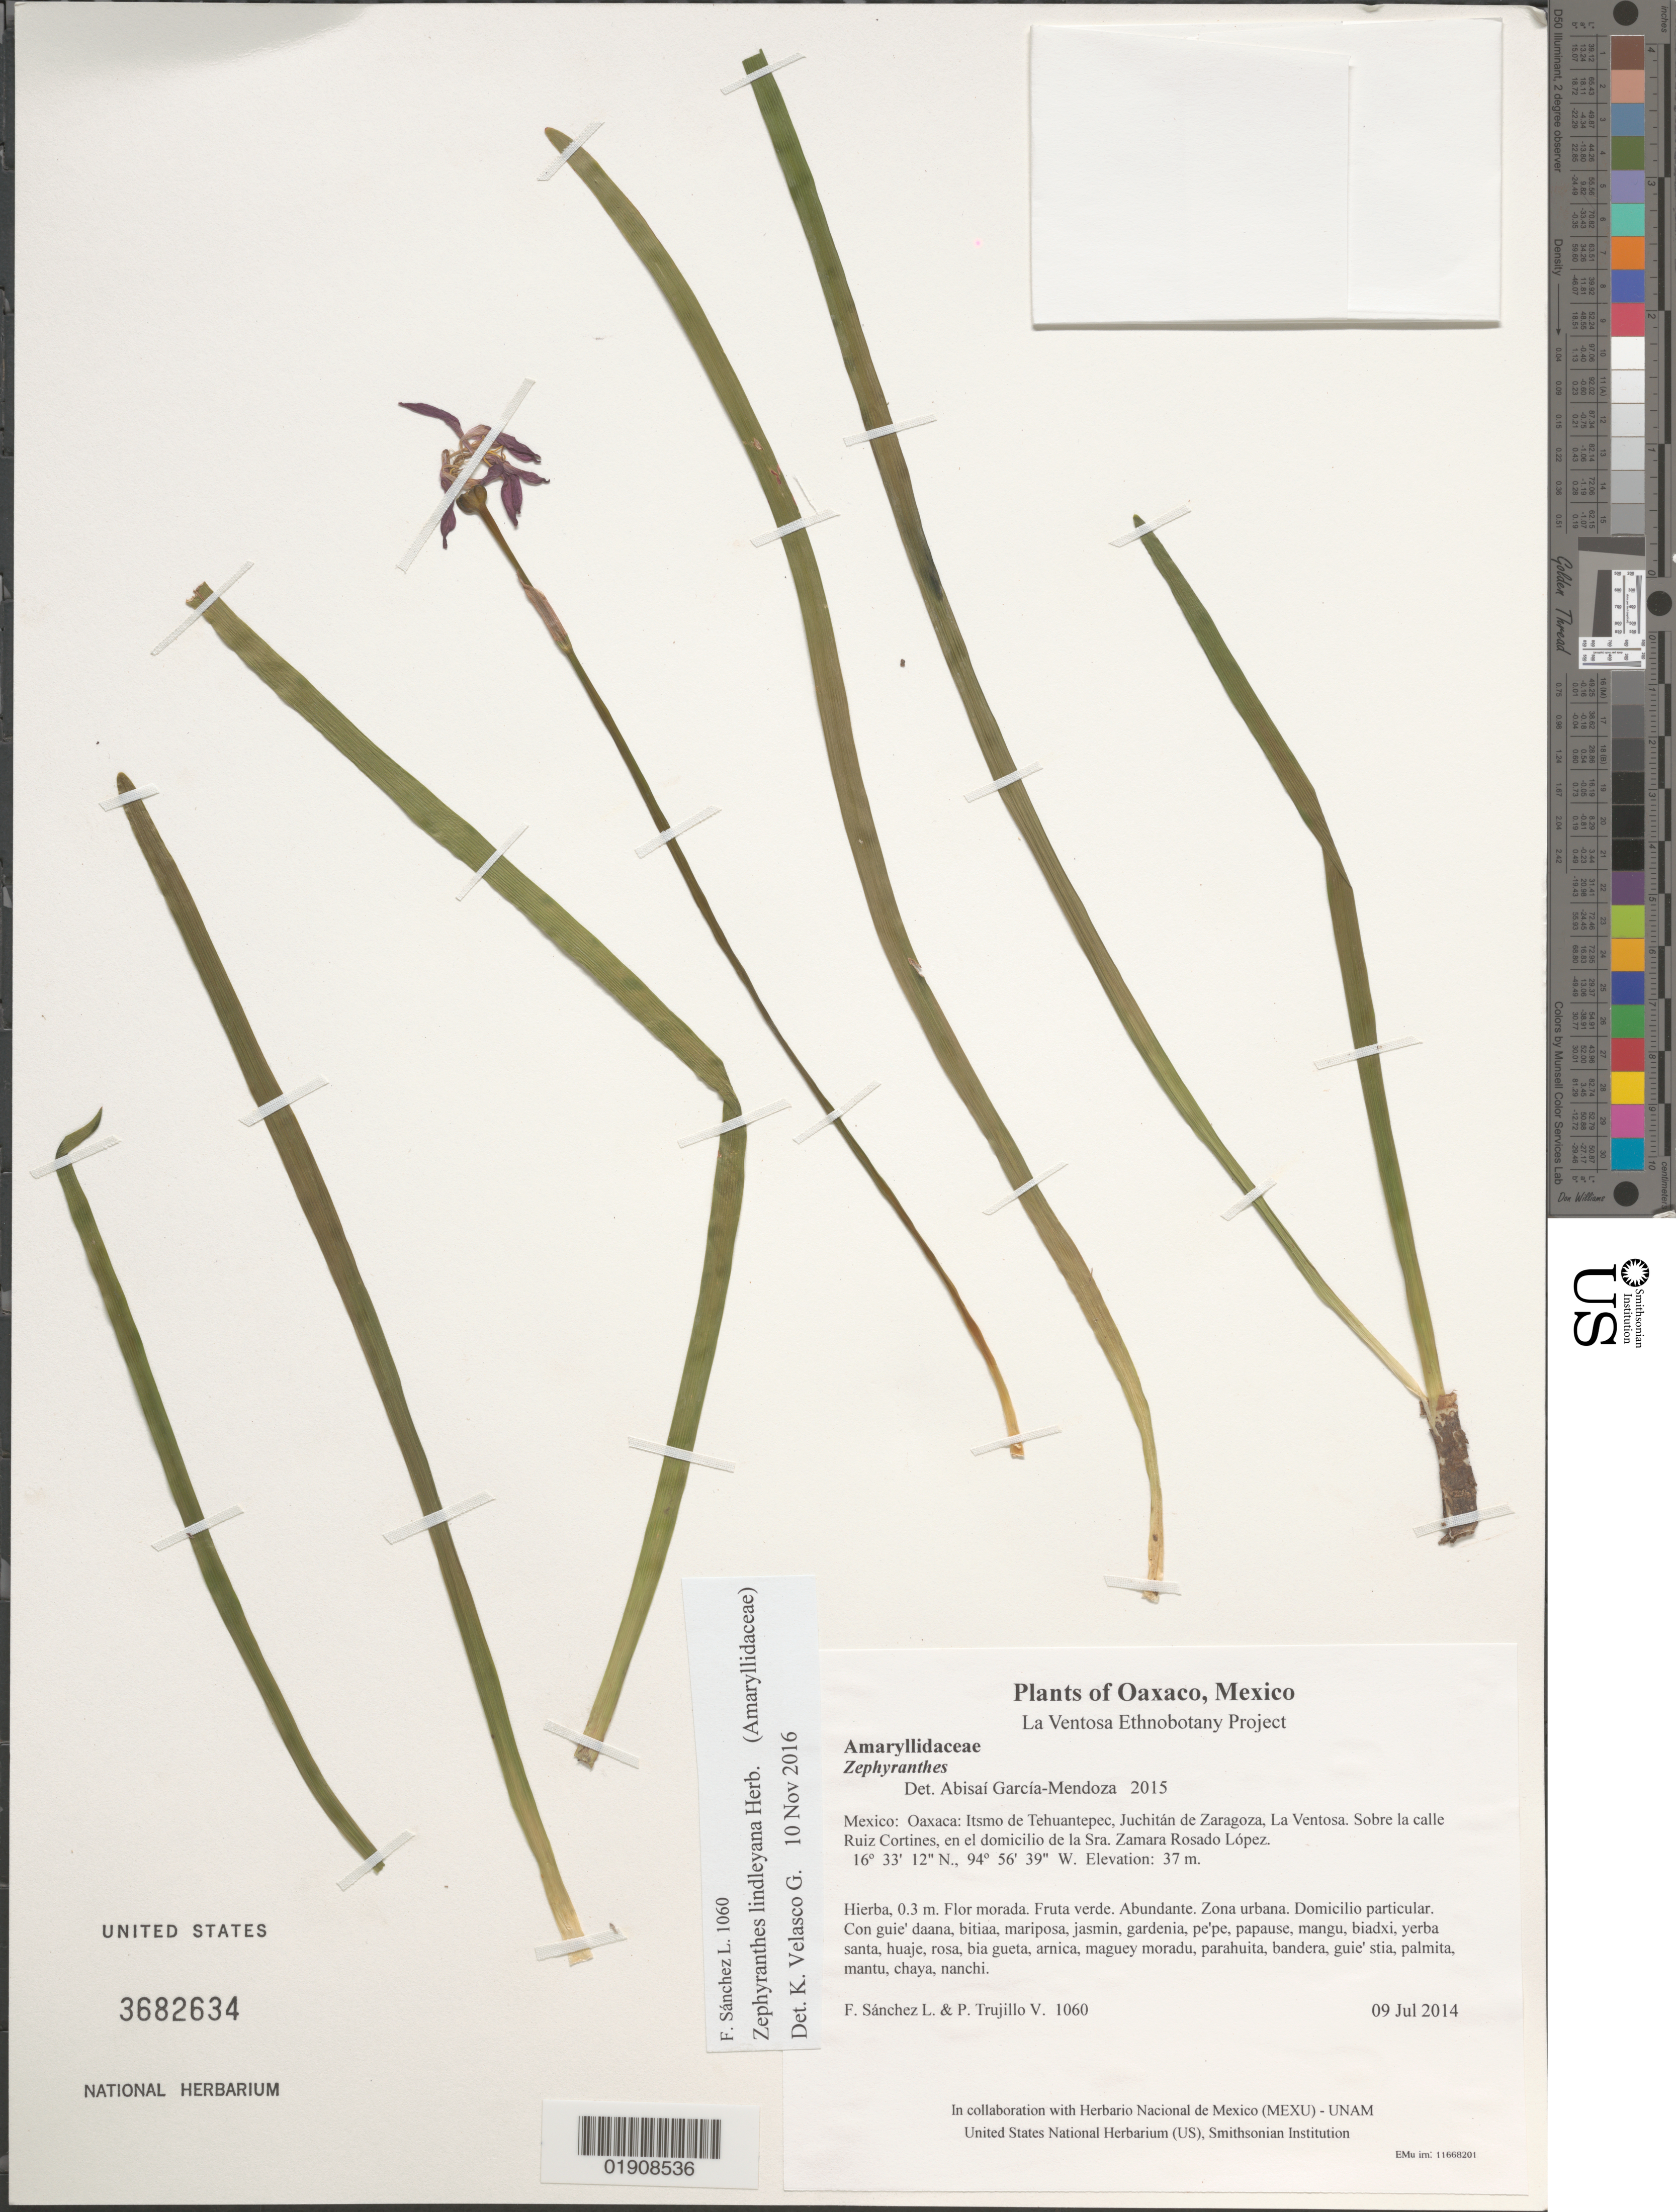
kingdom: Plantae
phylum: Tracheophyta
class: Liliopsida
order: Asparagales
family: Amaryllidaceae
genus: Zephyranthes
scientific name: Zephyranthes lindleyana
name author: Herb.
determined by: Velasco G., Kenia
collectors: F. Sánchez L. & P. Trujillo V.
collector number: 1060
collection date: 2014-07-09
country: Mexico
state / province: Oaxaca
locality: Itsmo de Tehuantepec, Juchitán de Zaragoza, La Ventosa. Sobre la calle Ruiz Cortines, en el domicilio de la Sra. Zamara Rosado López.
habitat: Zona urbana. Domicilio particular.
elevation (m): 37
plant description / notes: MEXU, SERO; Guixi bandaga. 0.3 m. Guie' nagu. Cuaananaxhi naga'. Stale.; mañanita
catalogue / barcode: US 3682634